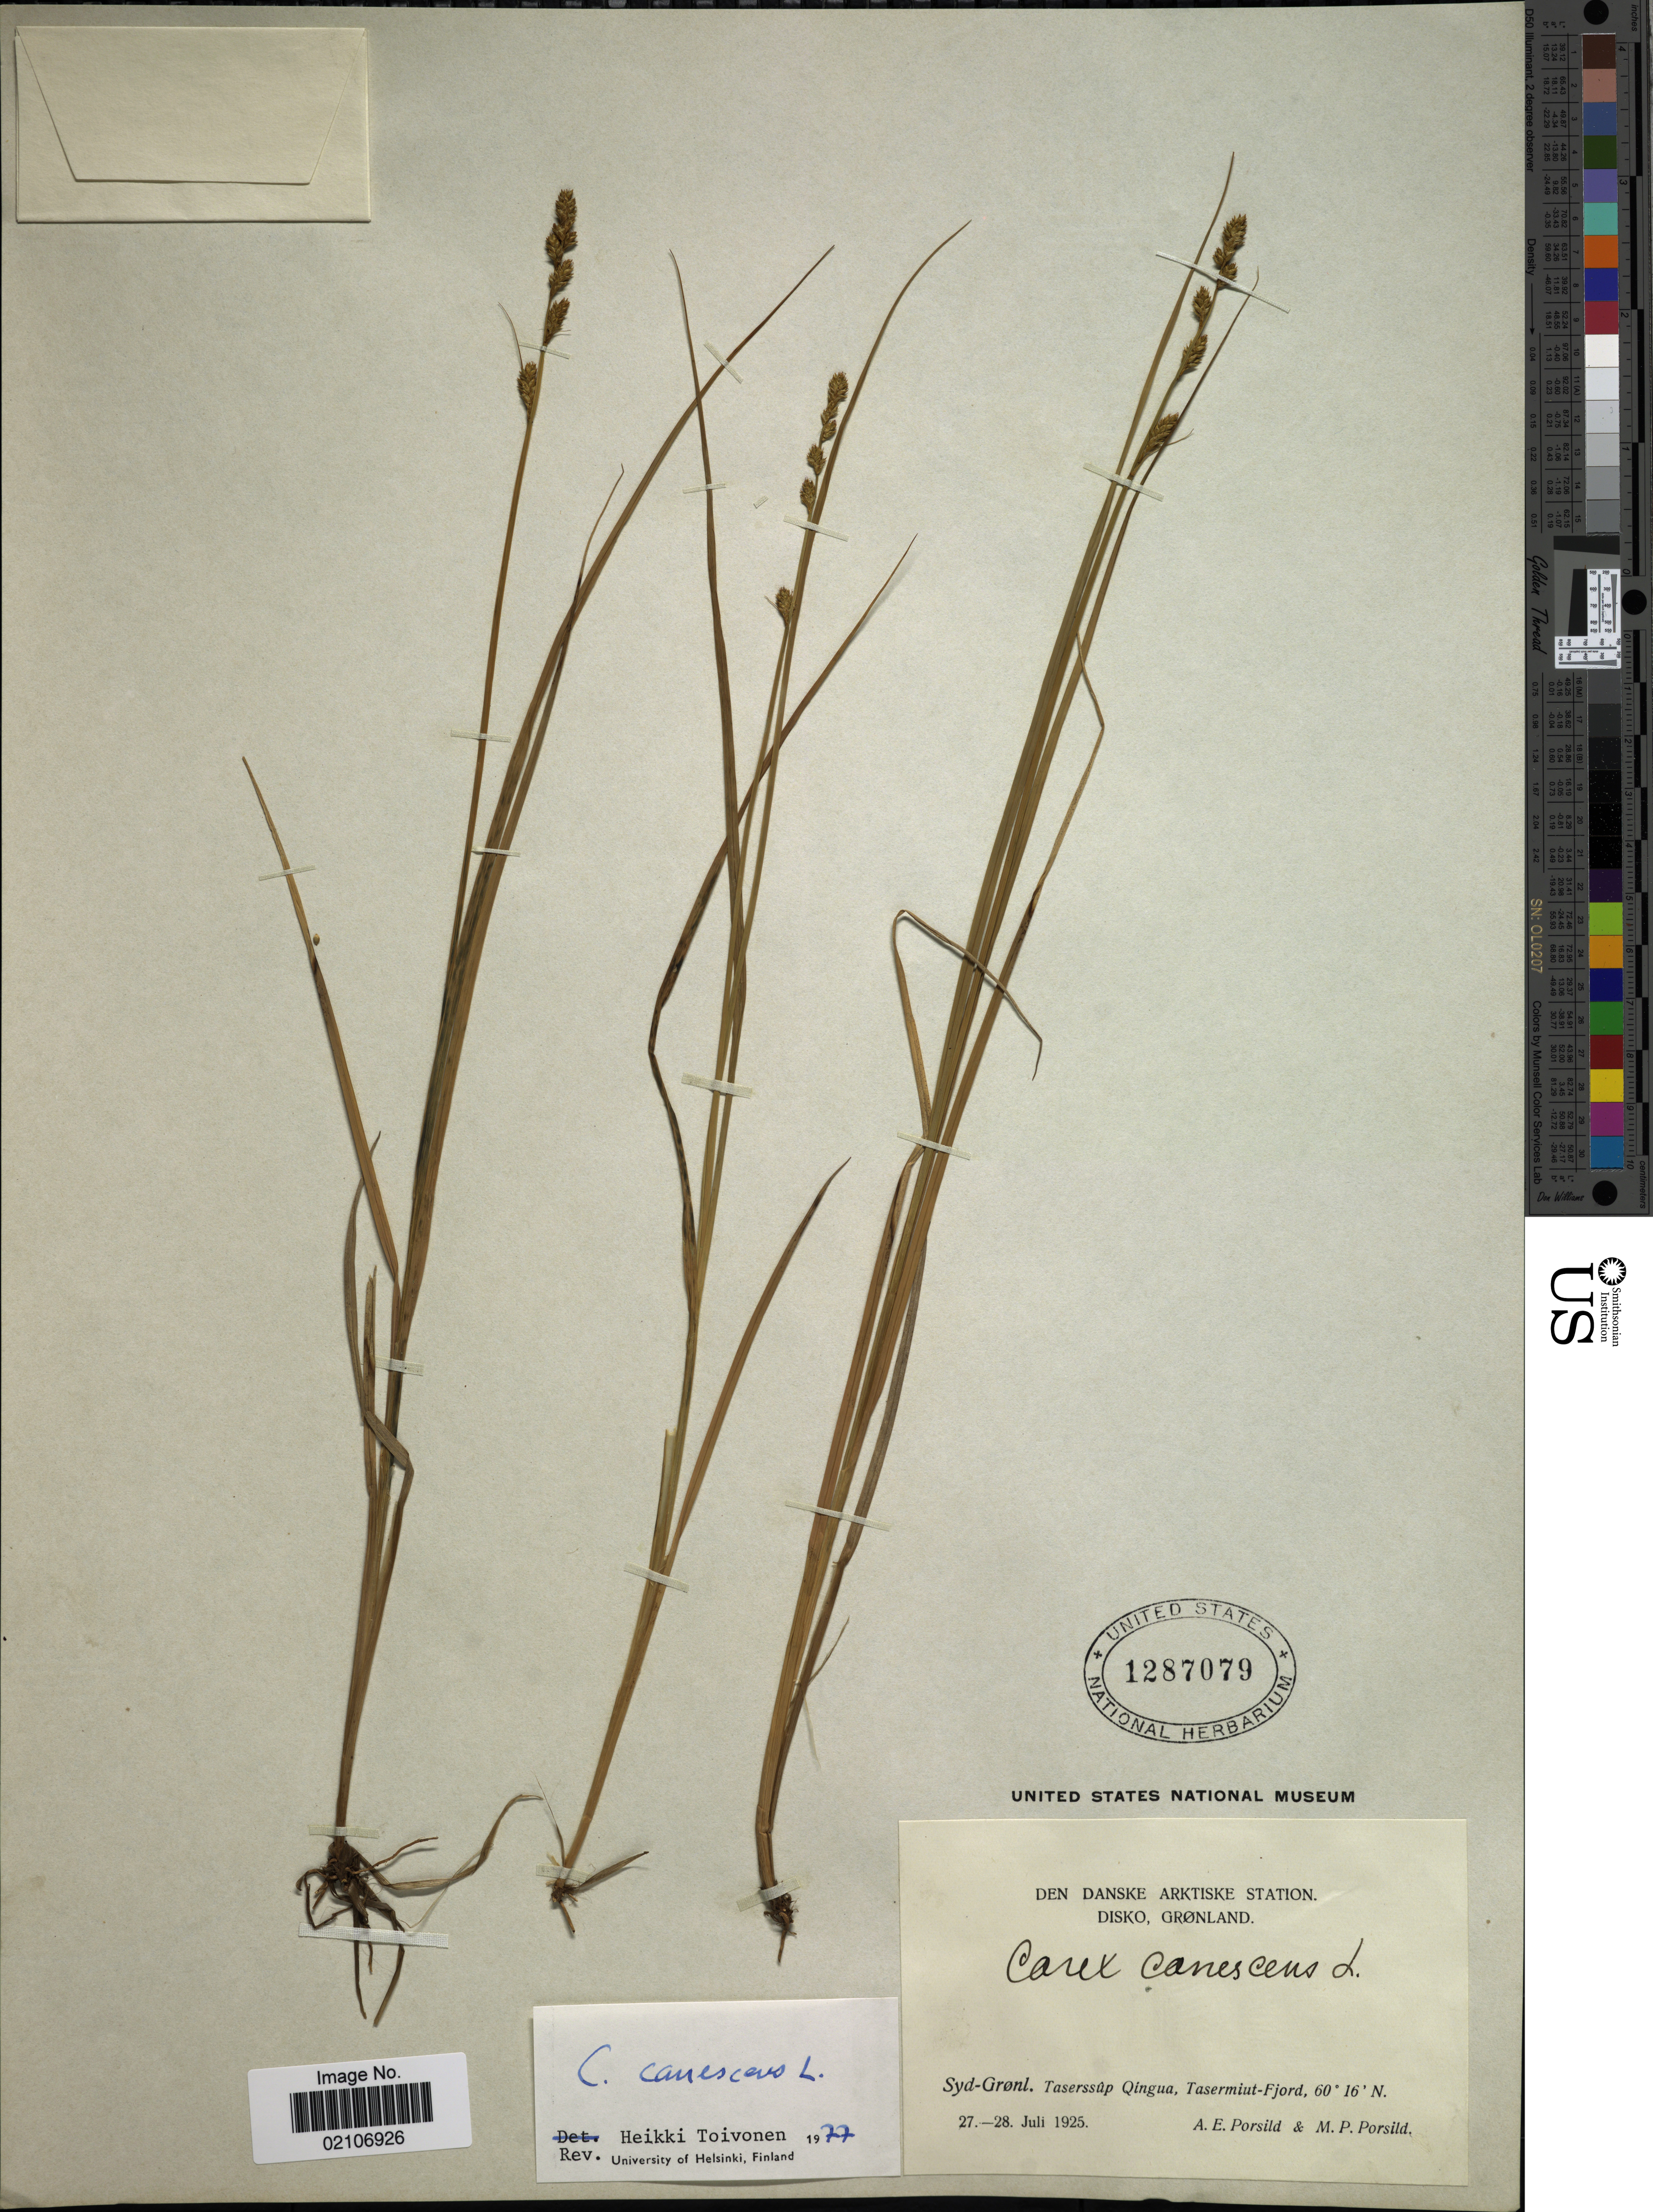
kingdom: Plantae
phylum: Tracheophyta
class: Liliopsida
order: Poales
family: Cyperaceae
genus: Carex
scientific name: Carex canescens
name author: L.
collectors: A. E. Porsild & M. P. Porsild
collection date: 1925-07-27/1925-07-28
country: Greenland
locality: Disko, Gronland. Syd-Gronl. Tasersup Qingua, Tasermiut-Fjord.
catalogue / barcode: US 1287079